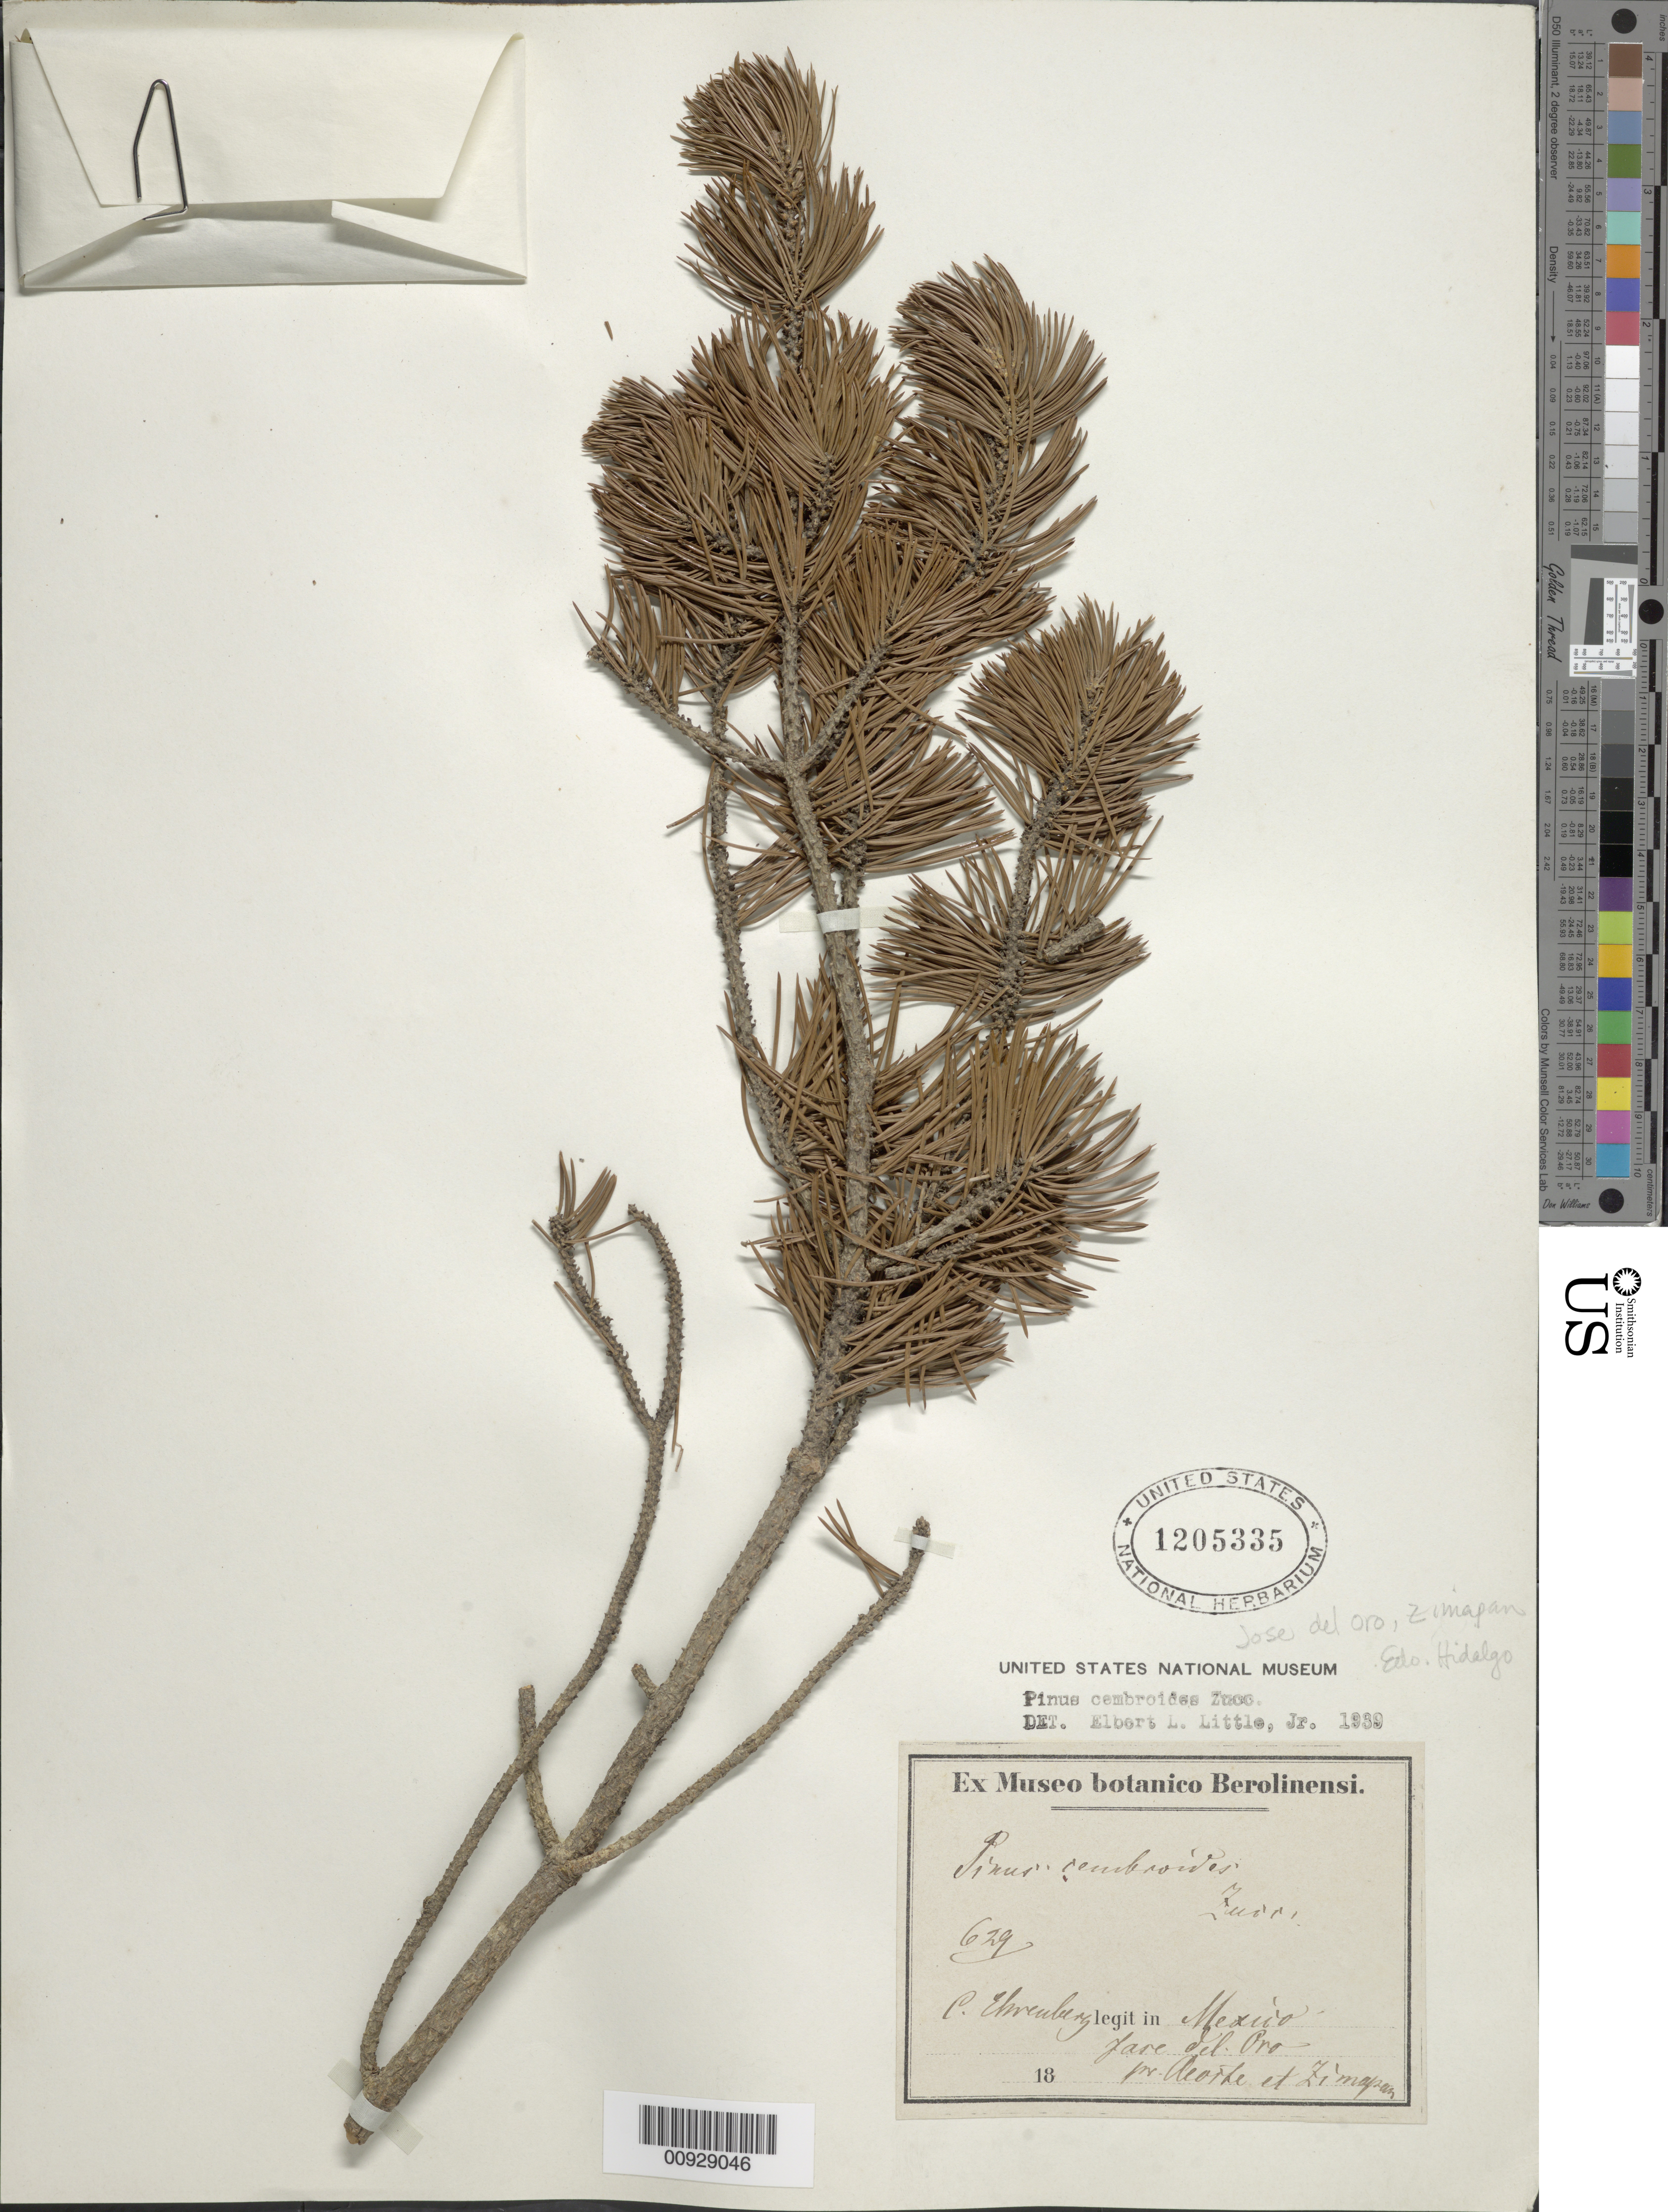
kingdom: Plantae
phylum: Tracheophyta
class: Pinopsida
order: Pinales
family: Pinaceae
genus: Pinus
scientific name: Pinus cembroides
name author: Zucc.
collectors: C. G. Ehrenberg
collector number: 629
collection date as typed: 18--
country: Mexico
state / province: Hidalgo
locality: José del Oro. Pr. Reorte [illegible] et Zimapan.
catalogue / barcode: US 1205335